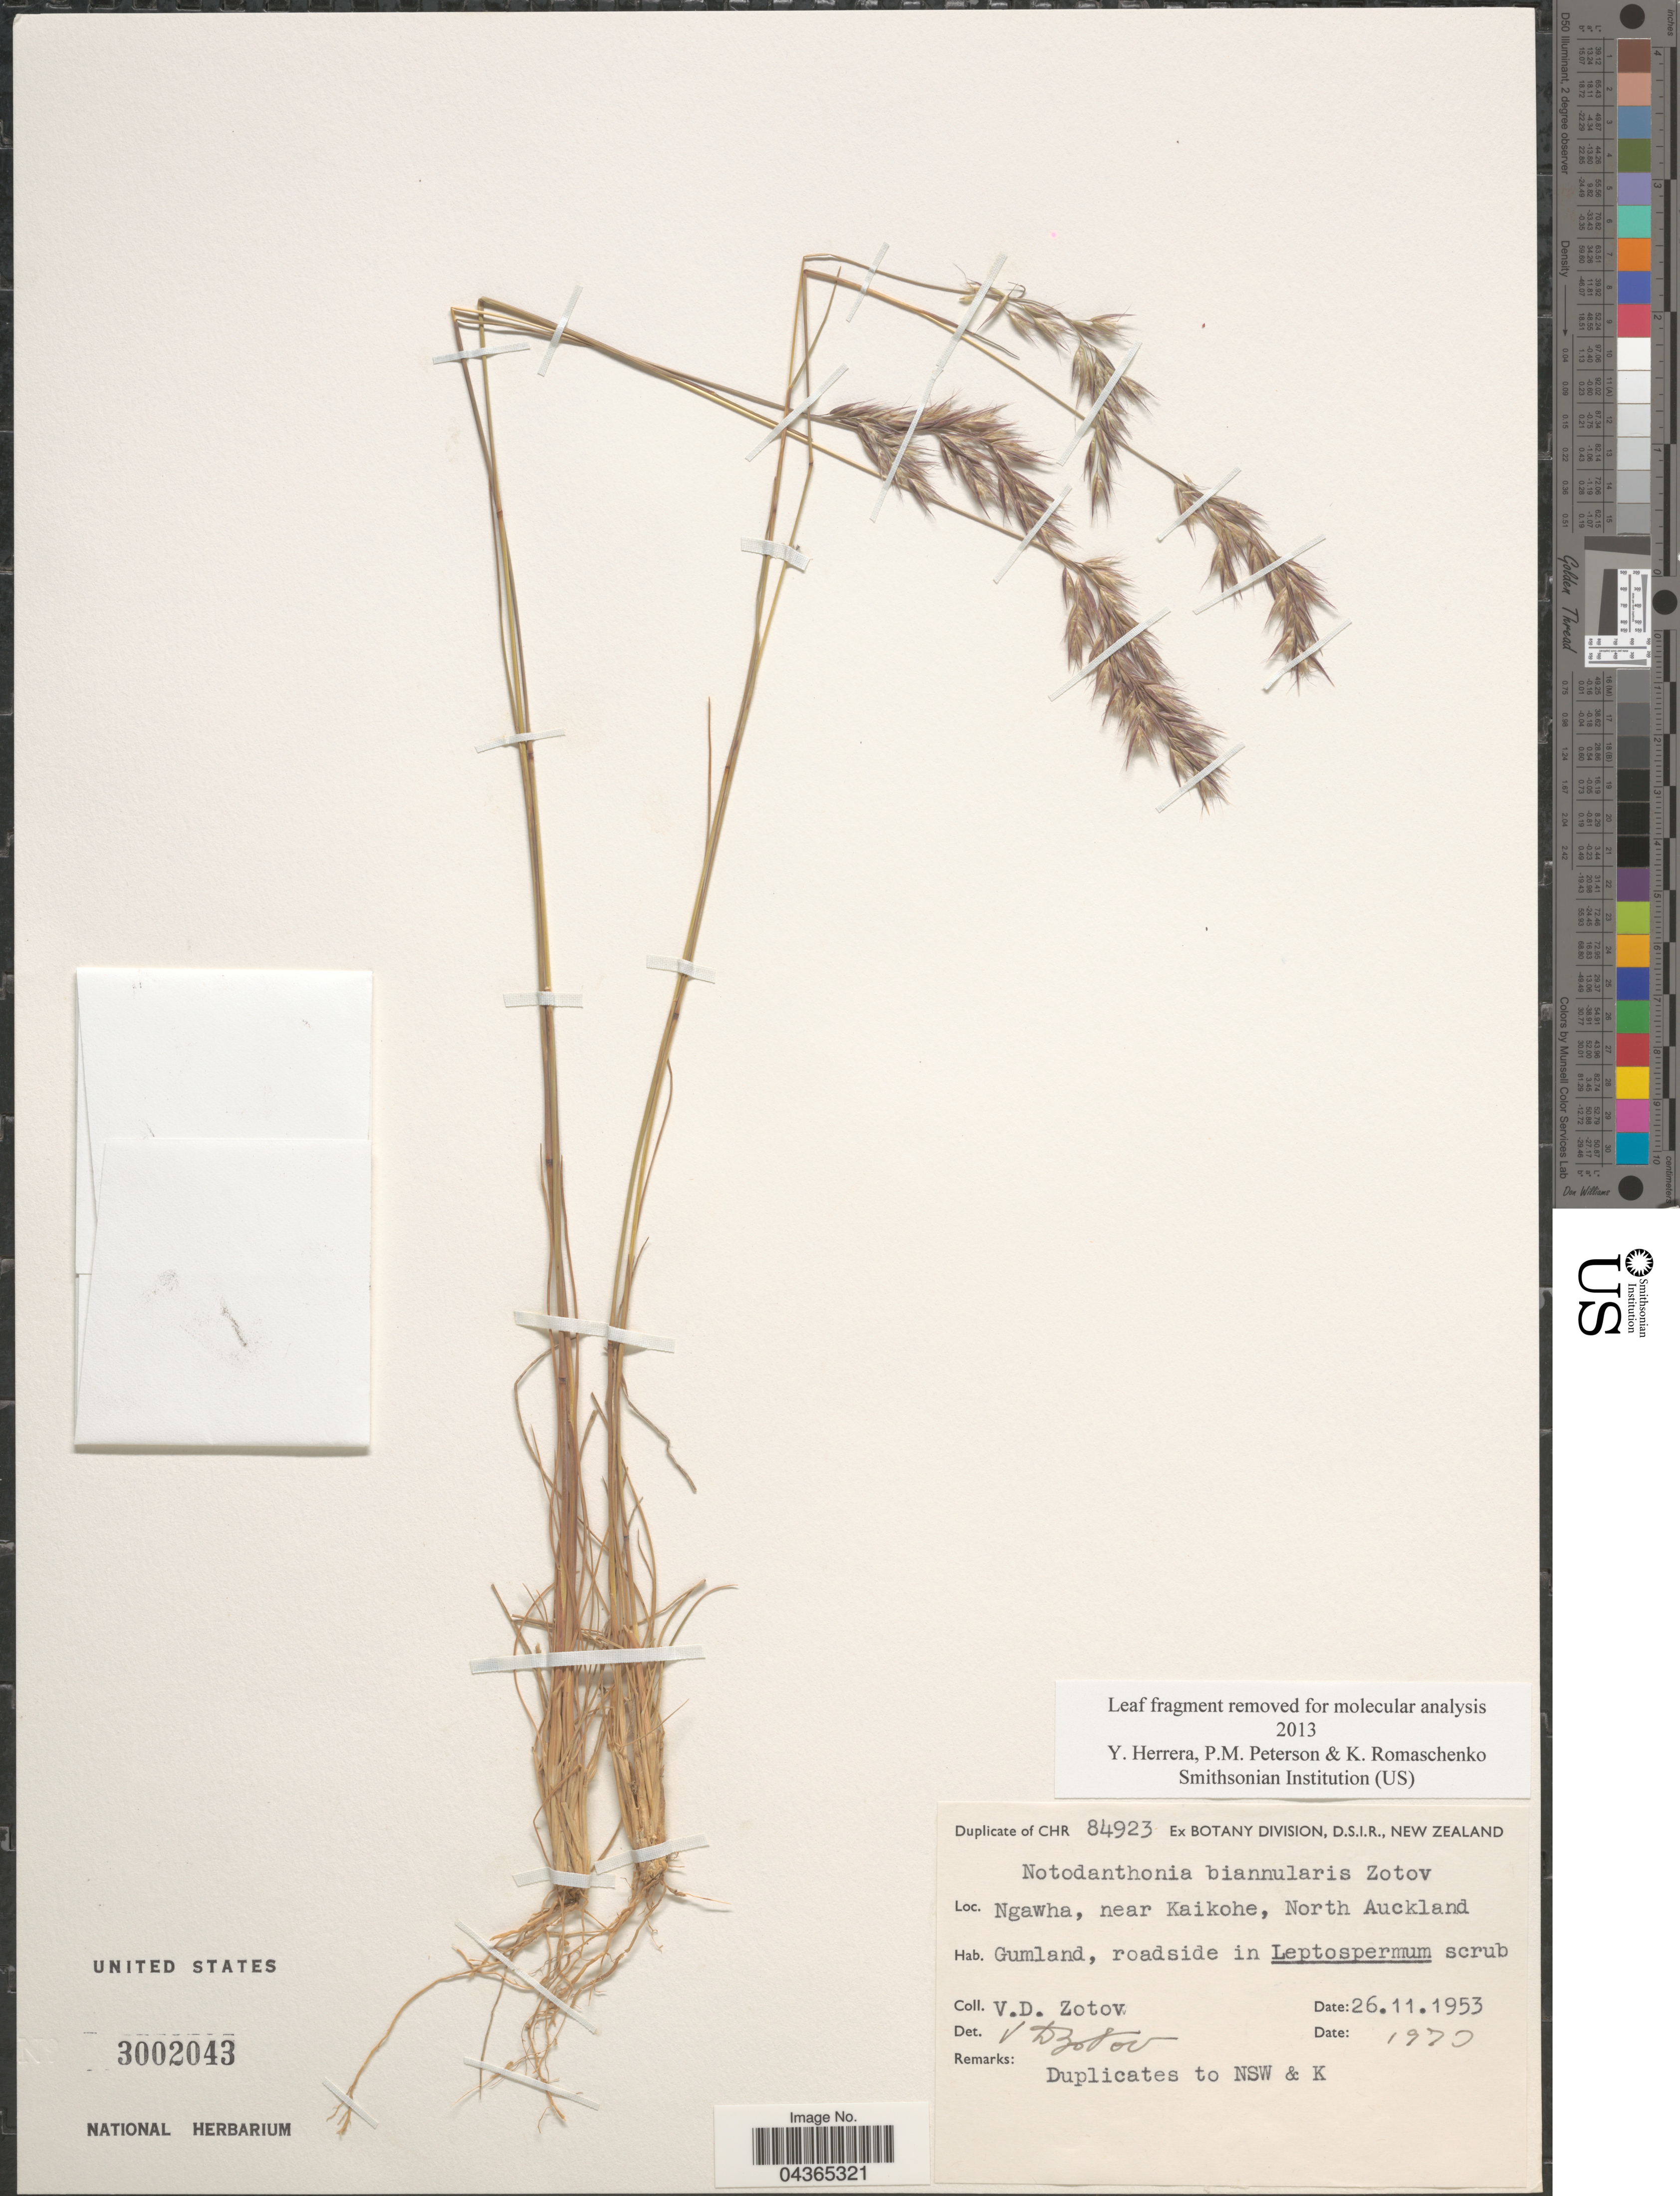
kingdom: Plantae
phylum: Tracheophyta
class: Liliopsida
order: Poales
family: Poaceae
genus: Rytidosperma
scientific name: Rytidosperma biannulare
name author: (Zotov) Connor & Edgar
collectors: V. Zotov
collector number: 84923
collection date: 1953-11-26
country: New Zealand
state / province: Auckland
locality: Ngawha, near Kaikohe, North Auckland.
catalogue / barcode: US 3002043